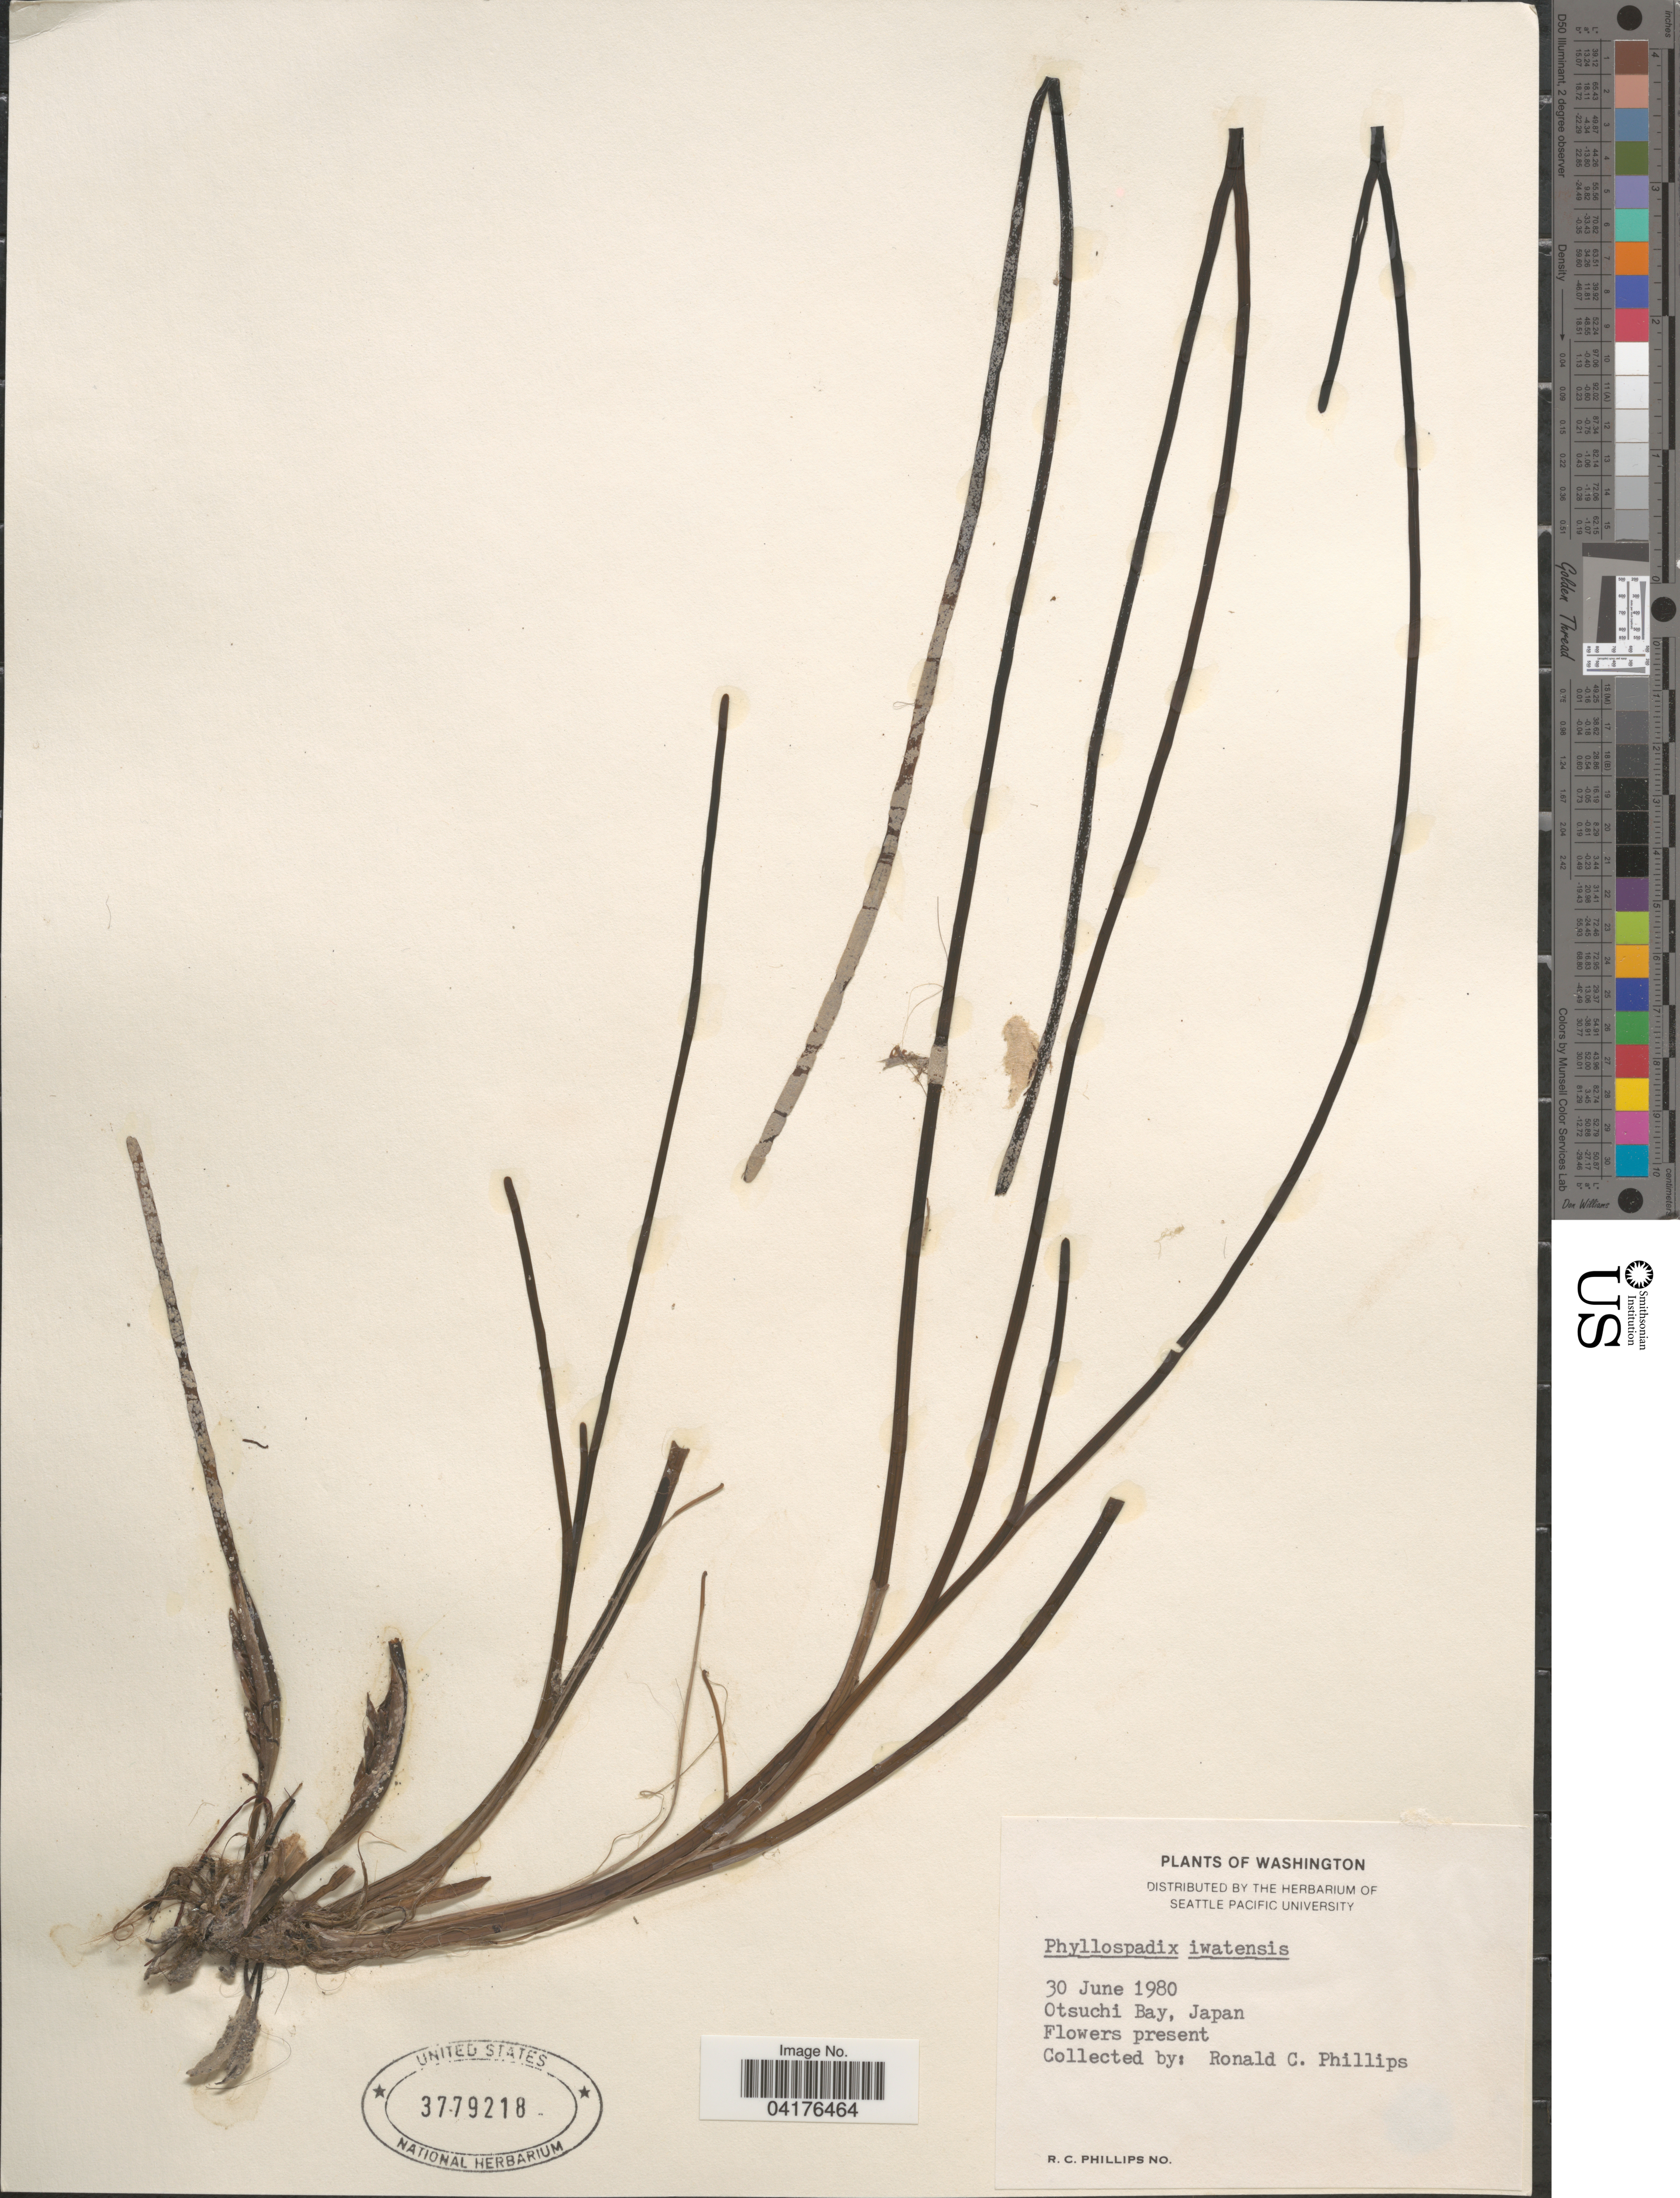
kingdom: Plantae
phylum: Tracheophyta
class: Liliopsida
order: Alismatales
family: Zosteraceae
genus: Phyllospadix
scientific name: Phyllospadix iwatensis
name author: Makino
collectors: R. C. Phillips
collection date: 1980-06-30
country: Japan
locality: Otsuchi Bay.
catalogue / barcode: US 3779218